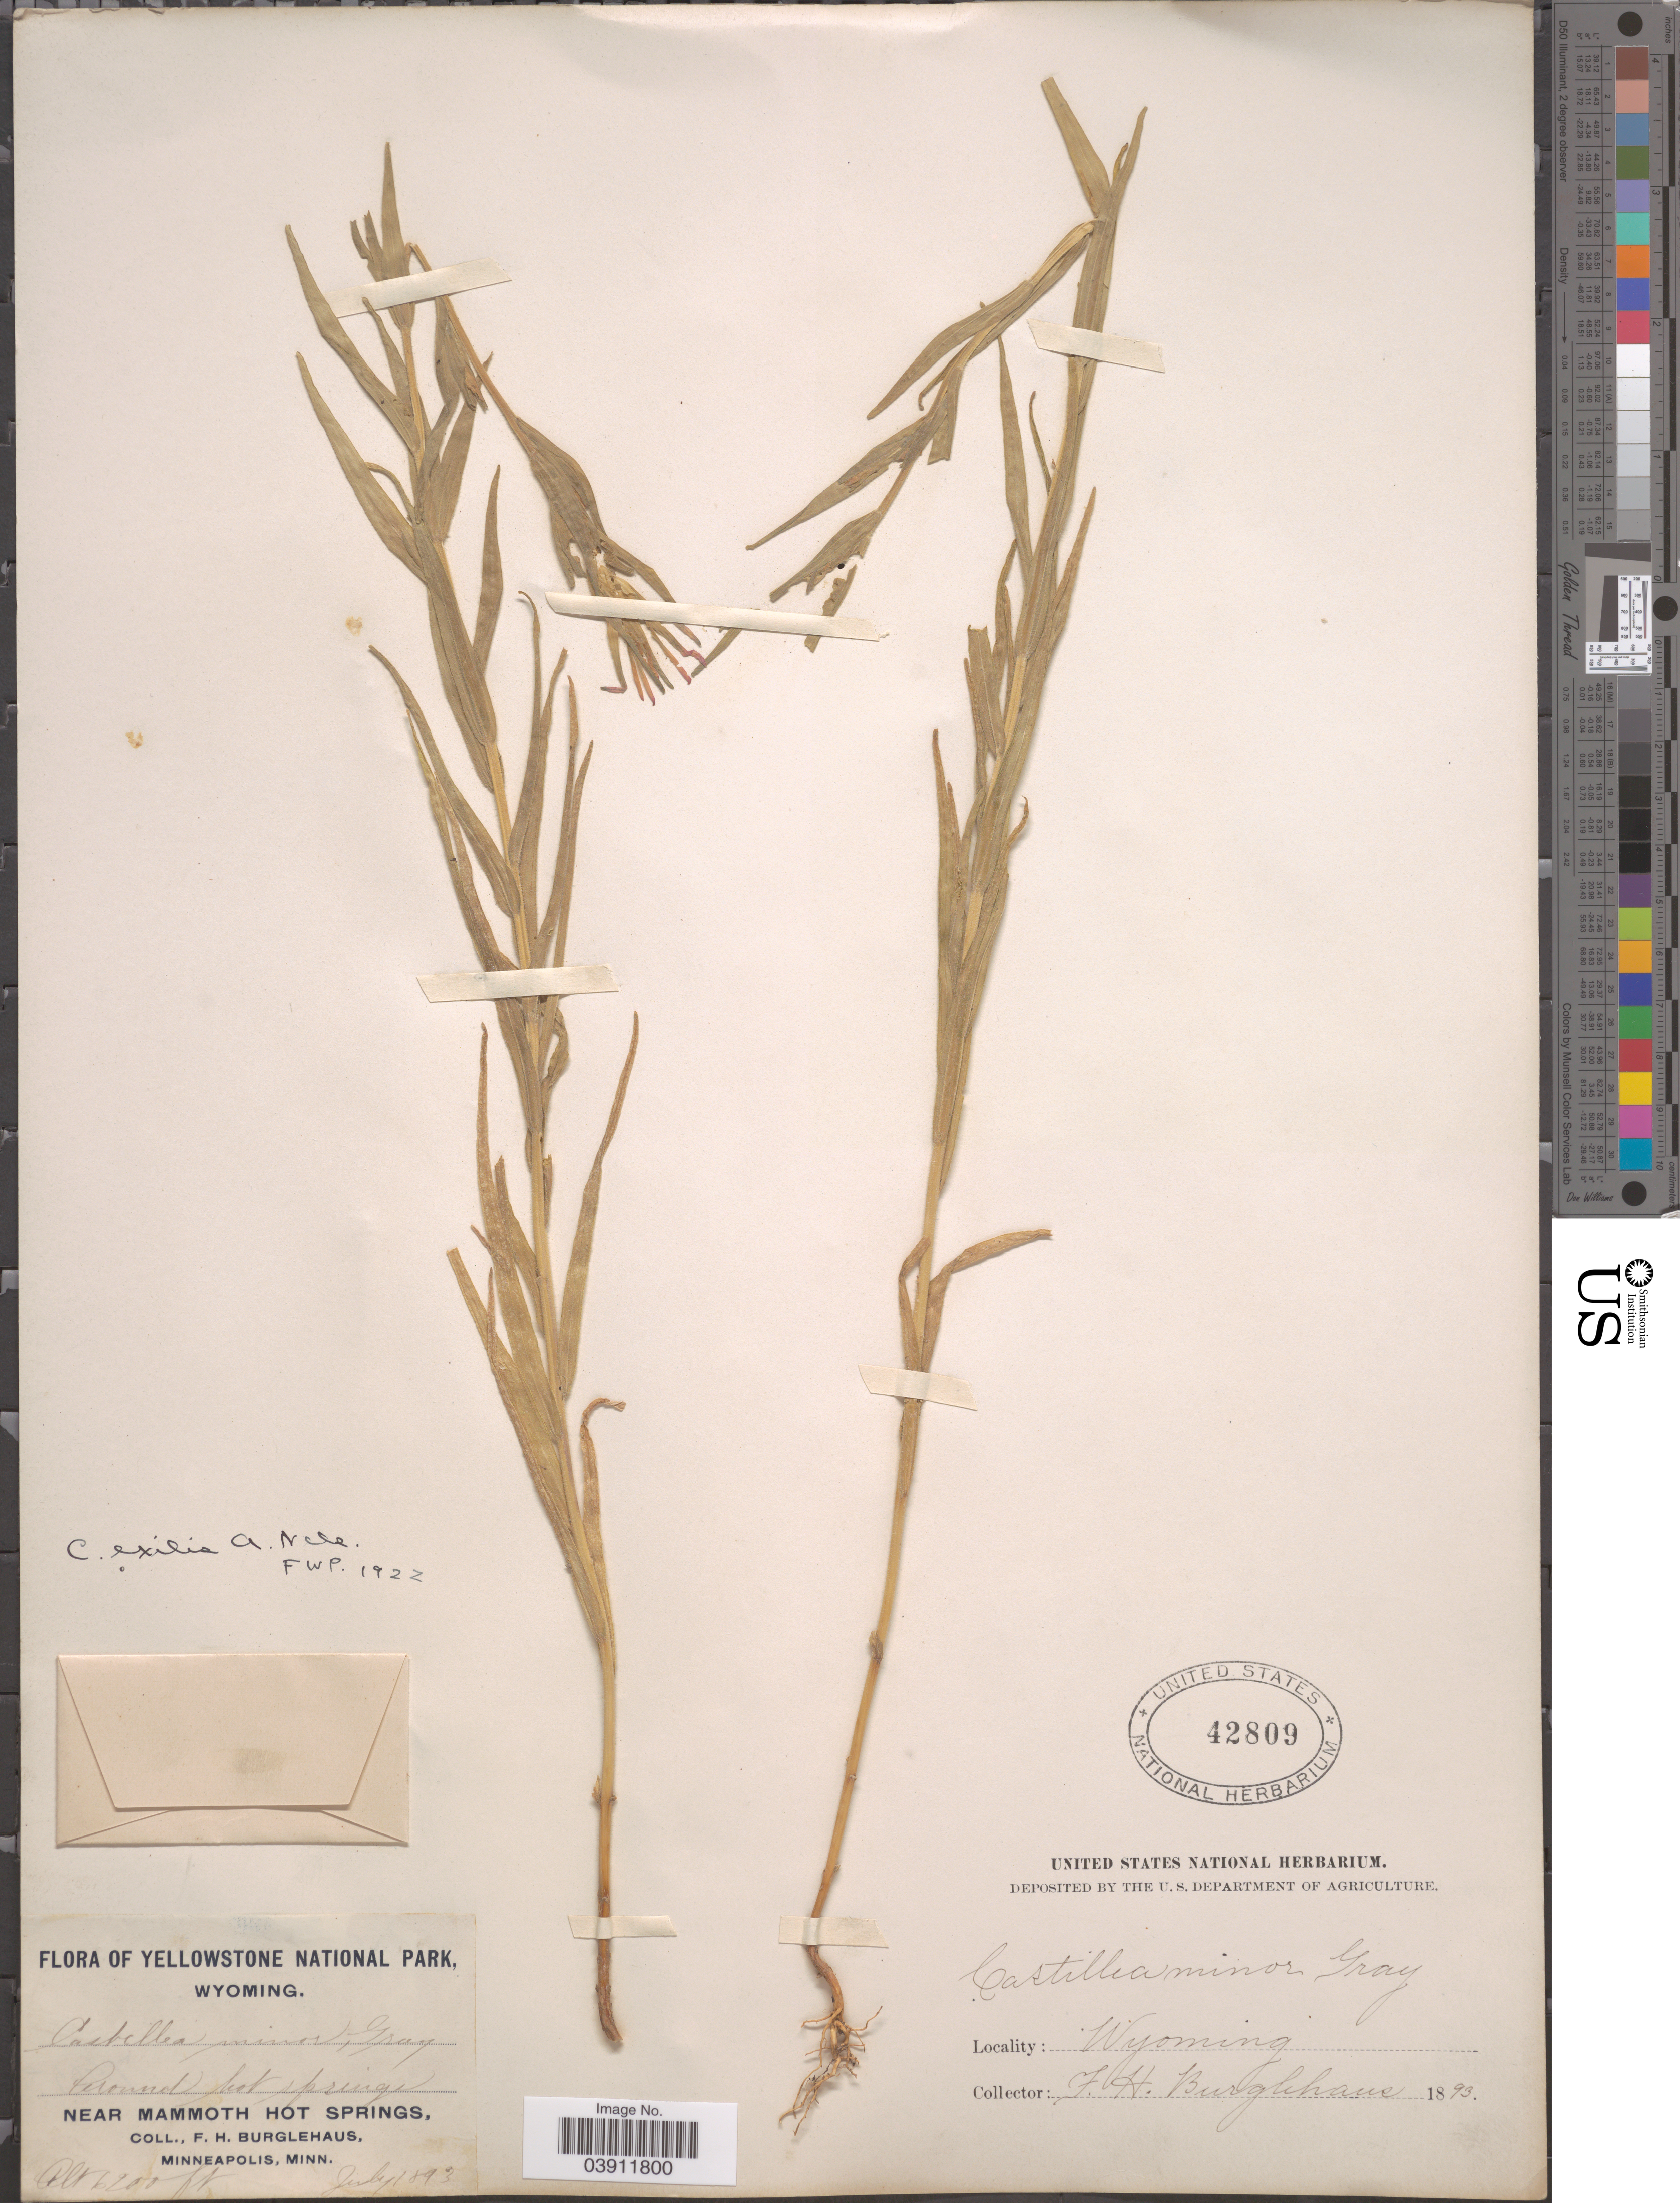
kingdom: Plantae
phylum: Tracheophyta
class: Magnoliopsida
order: Lamiales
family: Orobanchaceae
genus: Castilleja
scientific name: Castilleja exilis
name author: A. Nelson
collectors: F. Burglehaus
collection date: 1893-07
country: United States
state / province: Wyoming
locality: Yellowstone National Park. Around Hot Springs. Near Mammoth Hot Springs.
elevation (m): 1890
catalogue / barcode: US 42809